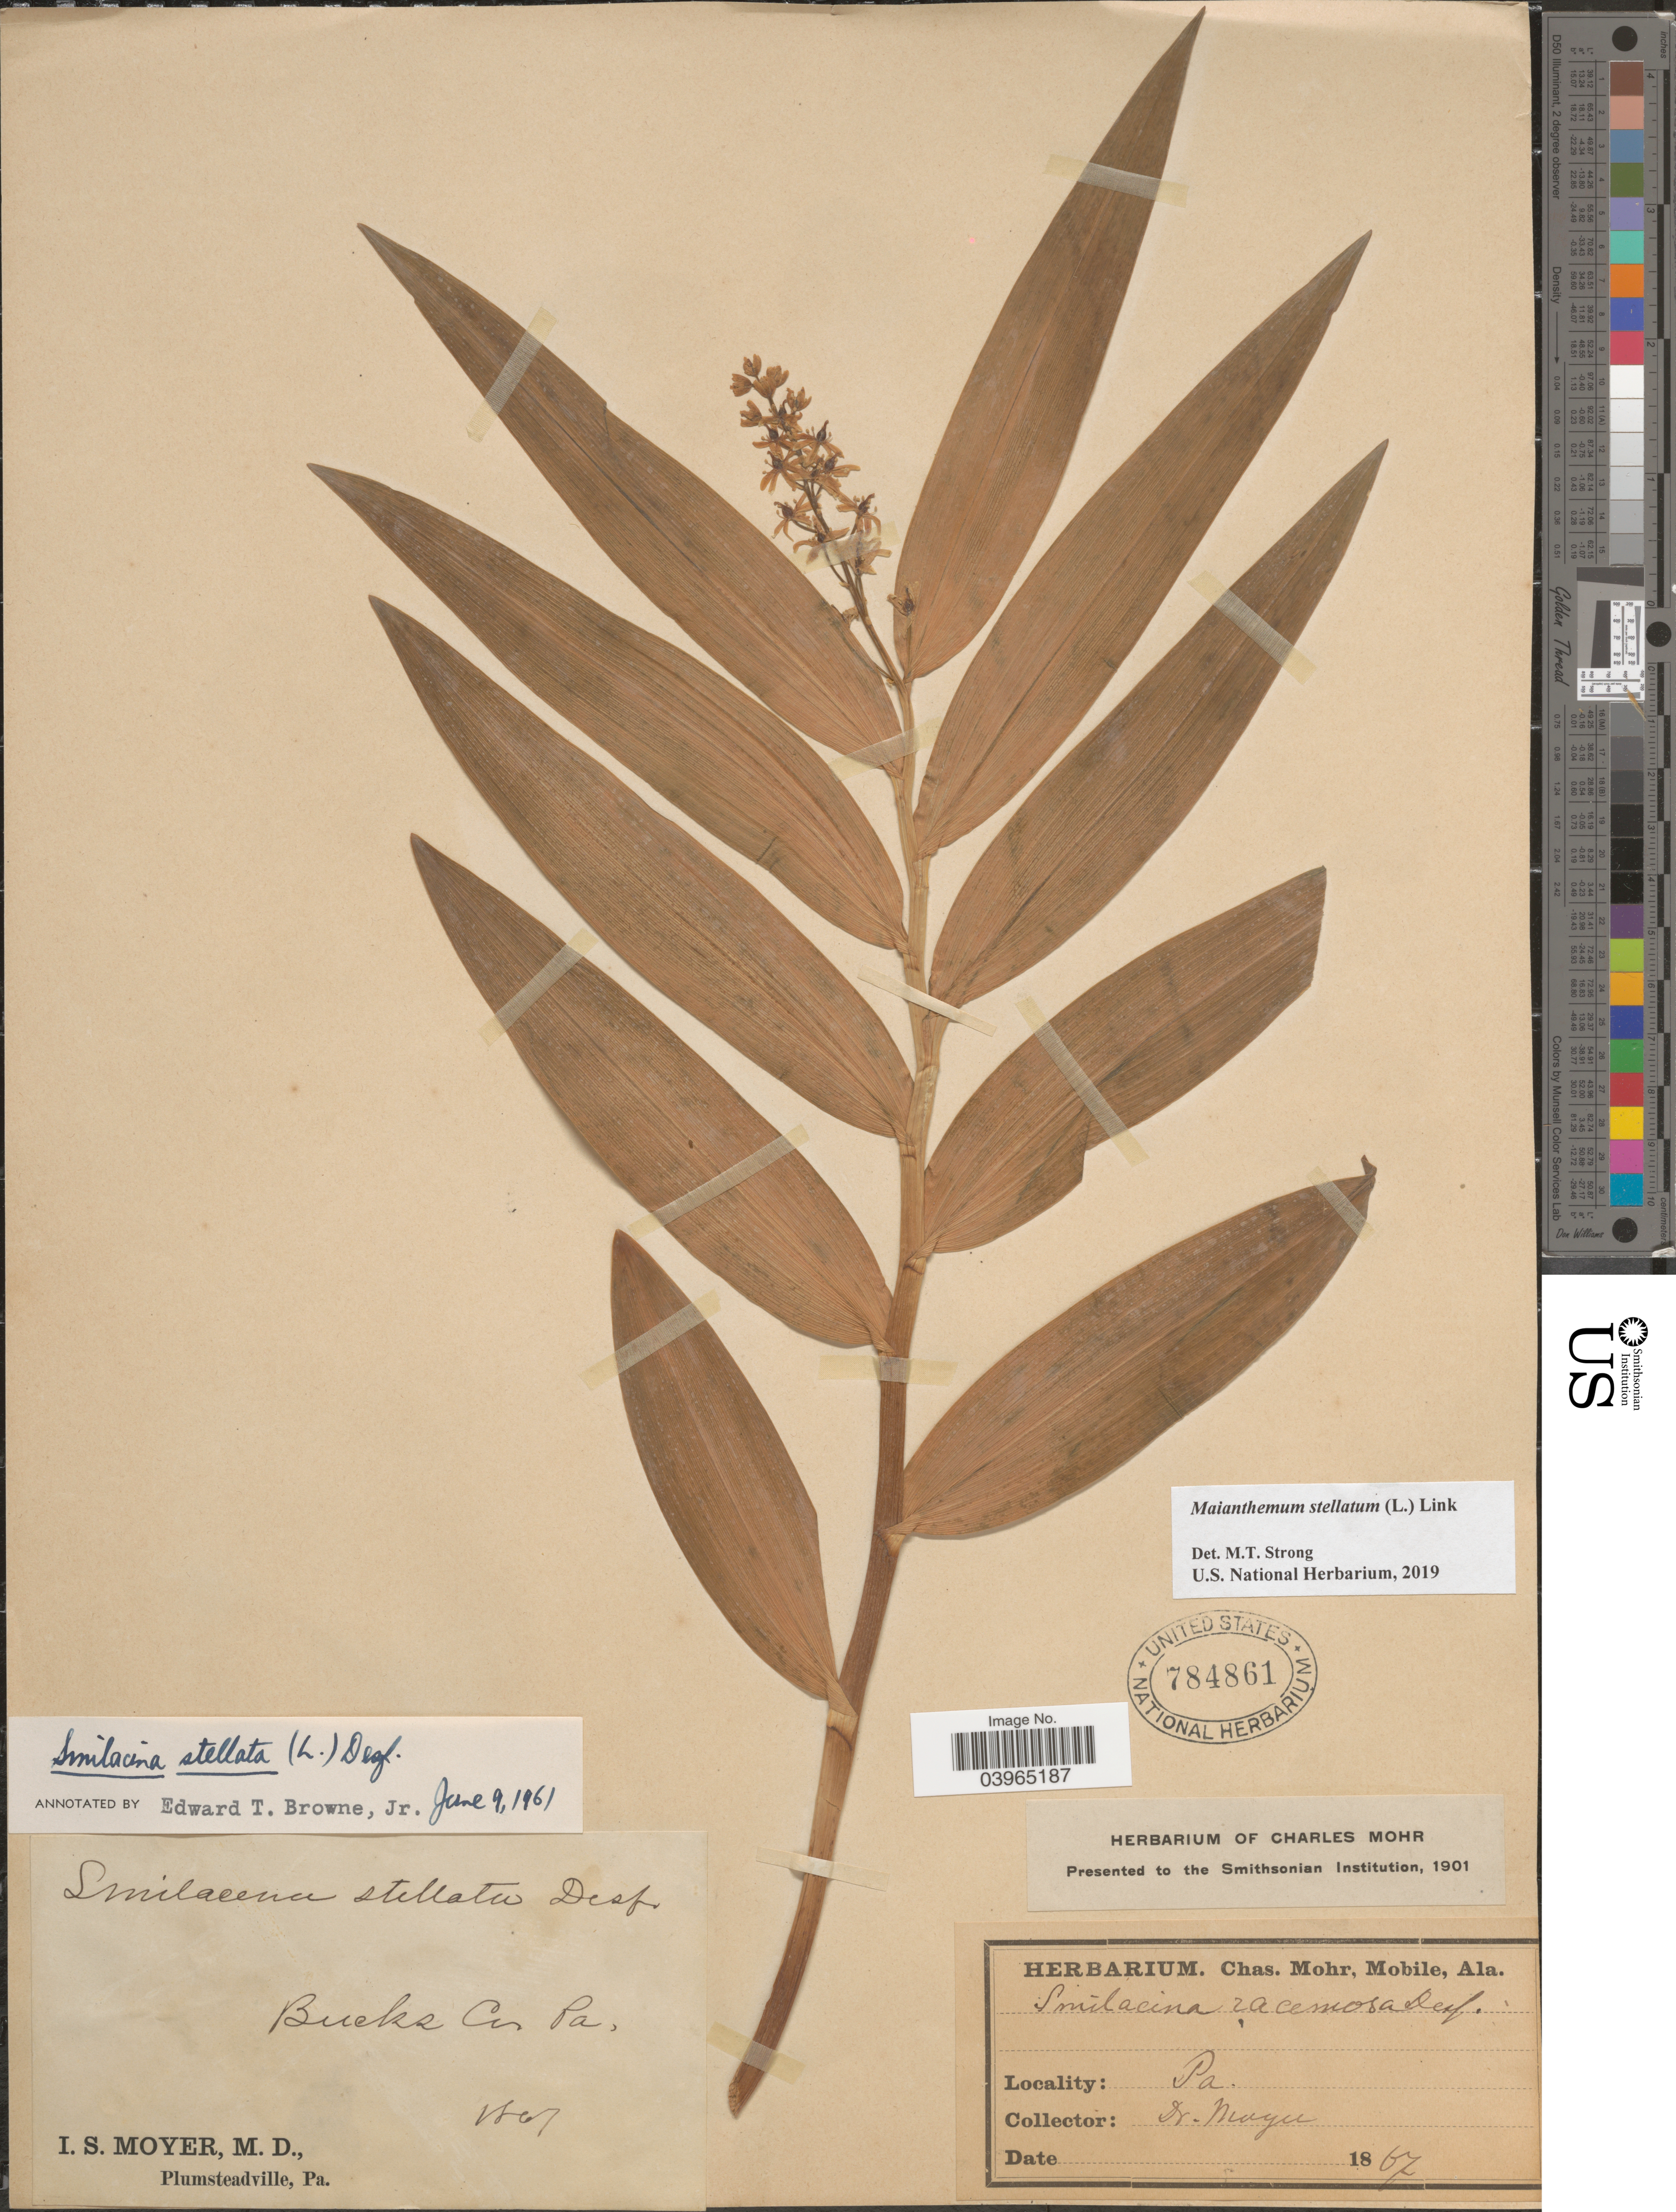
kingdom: Plantae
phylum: Tracheophyta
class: Liliopsida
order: Asparagales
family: Asparagaceae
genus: Maianthemum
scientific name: Maianthemum stellatum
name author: (L.) Link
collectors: I. S. Moyer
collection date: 1867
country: United States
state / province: Pennsylvania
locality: Bucks Co.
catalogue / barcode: US 784861